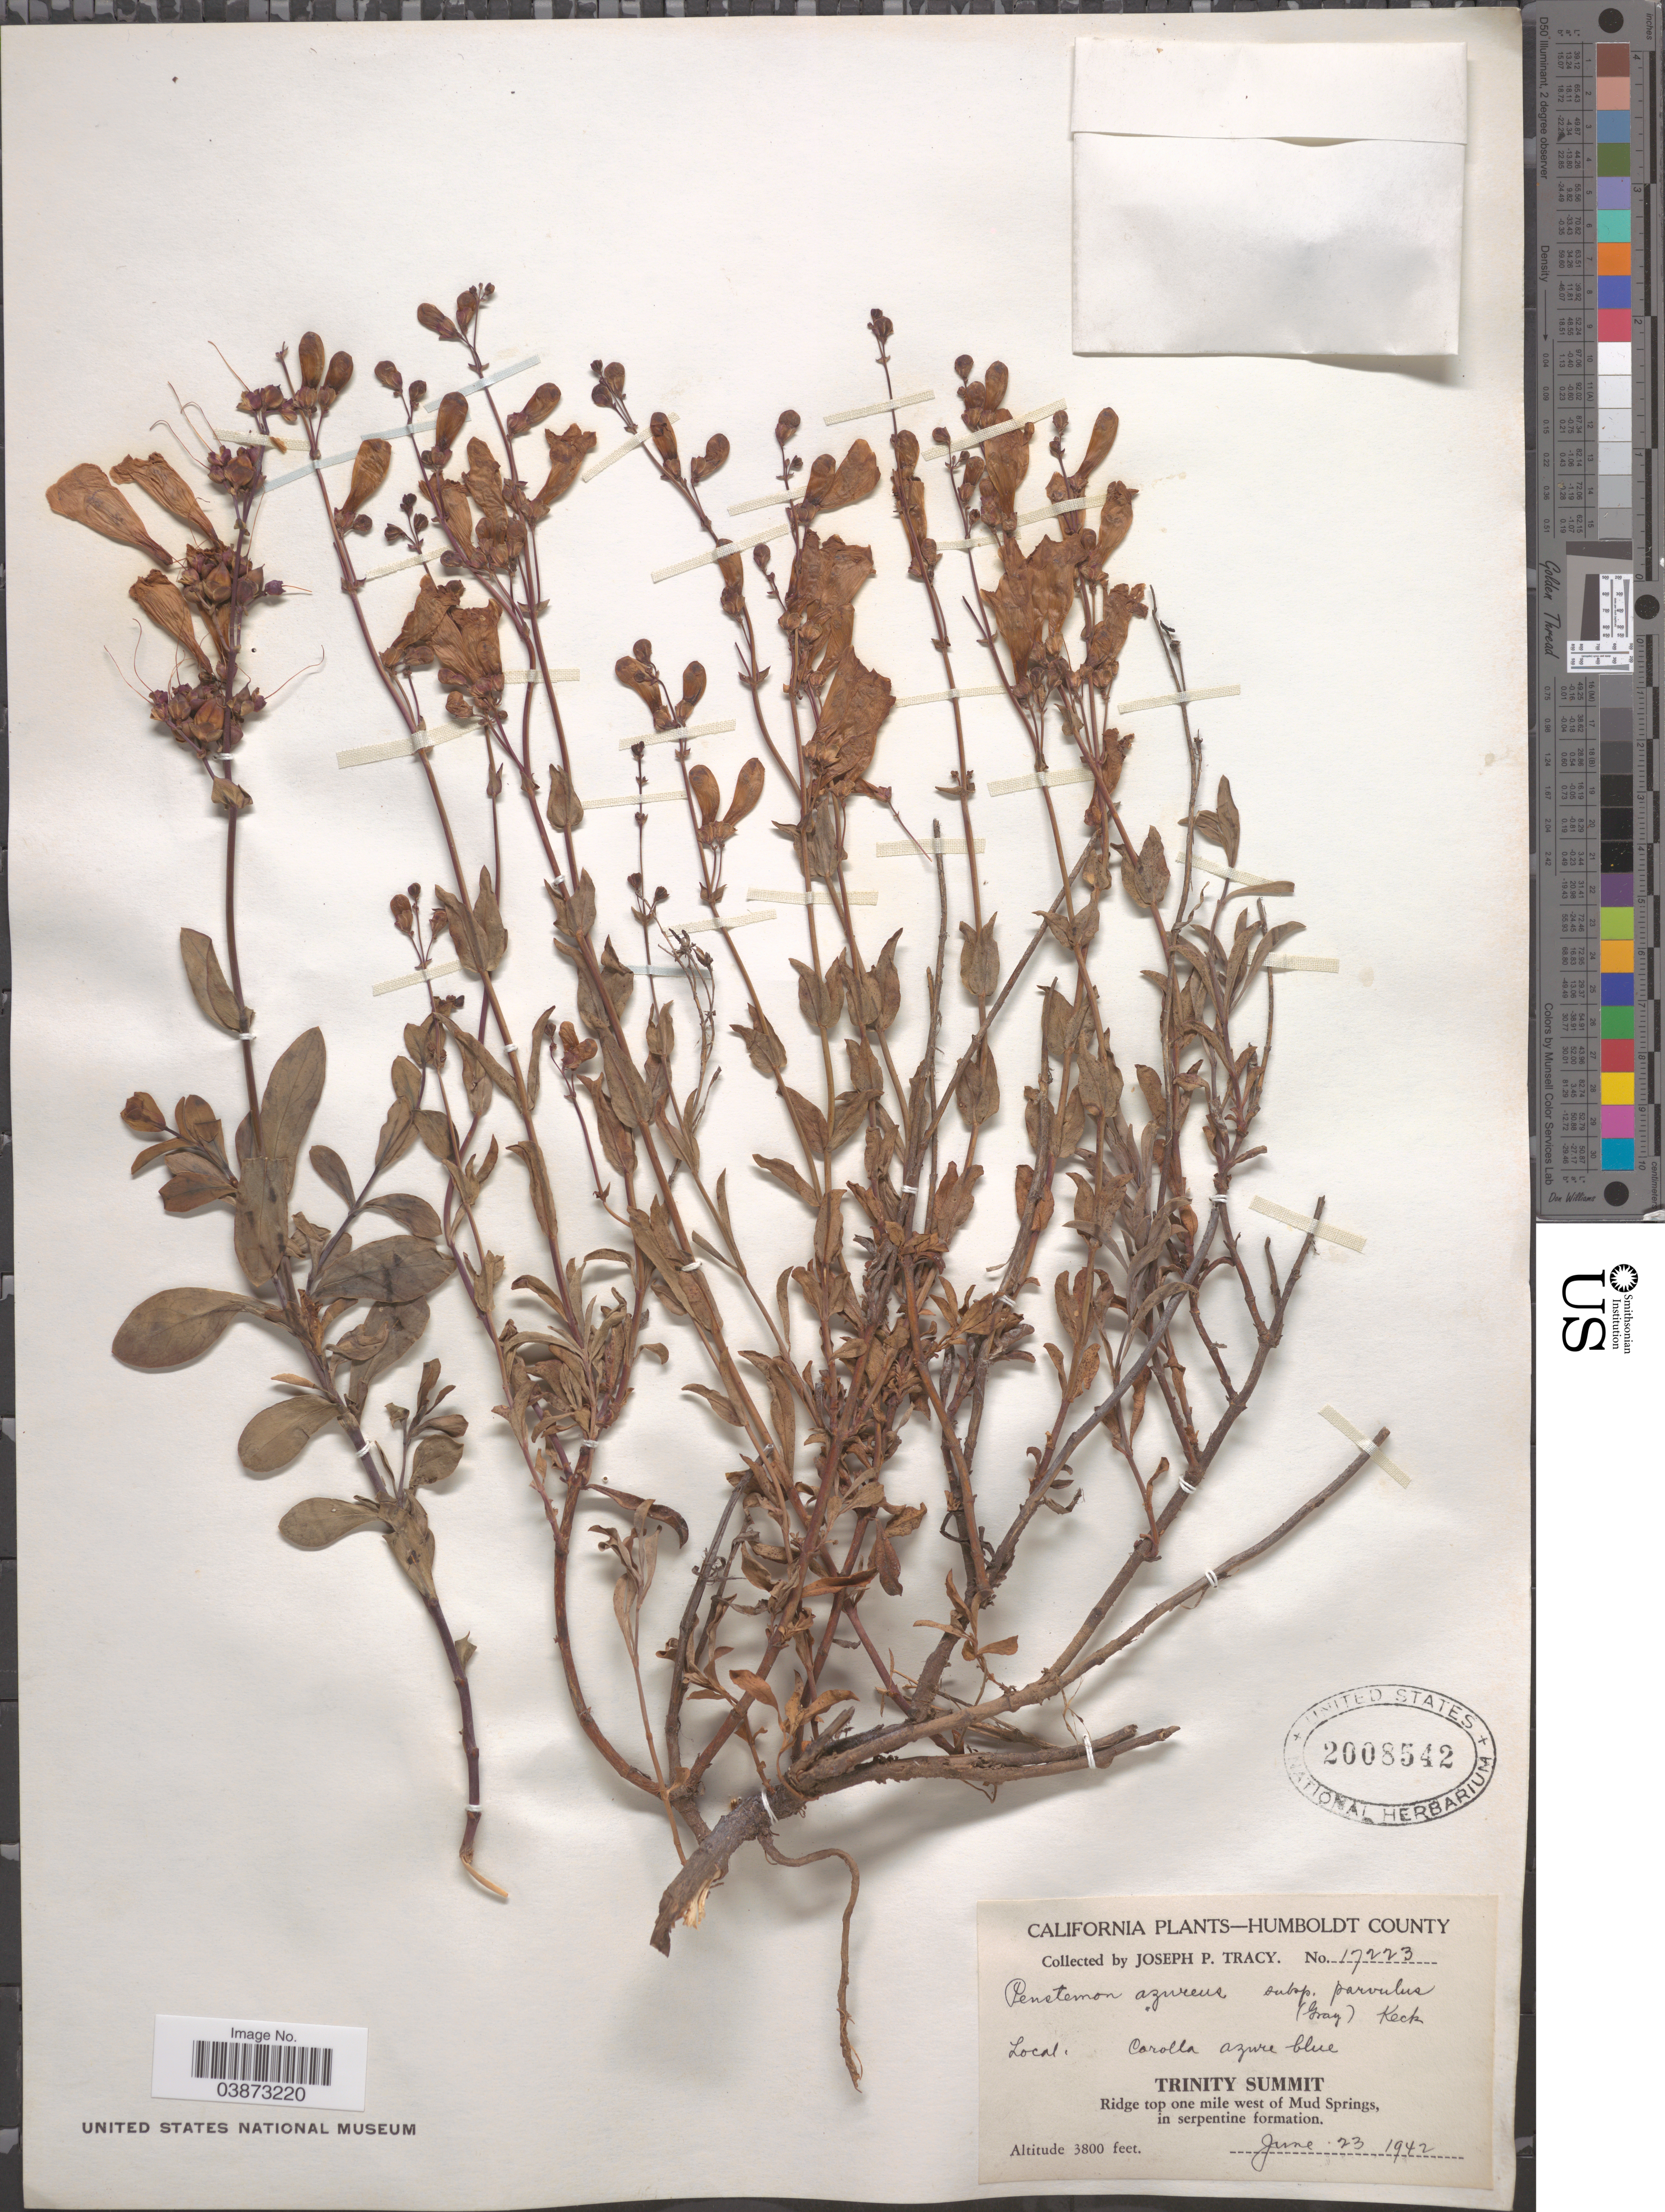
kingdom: Plantae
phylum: Tracheophyta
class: Magnoliopsida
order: Lamiales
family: Plantaginaceae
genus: Penstemon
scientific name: Penstemon azureus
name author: Benth.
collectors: J. Tracy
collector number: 17223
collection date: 1942-06-23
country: United States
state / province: California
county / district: Humboldt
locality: Humboldt County. Trinity Summit. Ridge top one mile west of Mud Springs, in serpentine formation.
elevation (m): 1158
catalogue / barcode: US 2008542